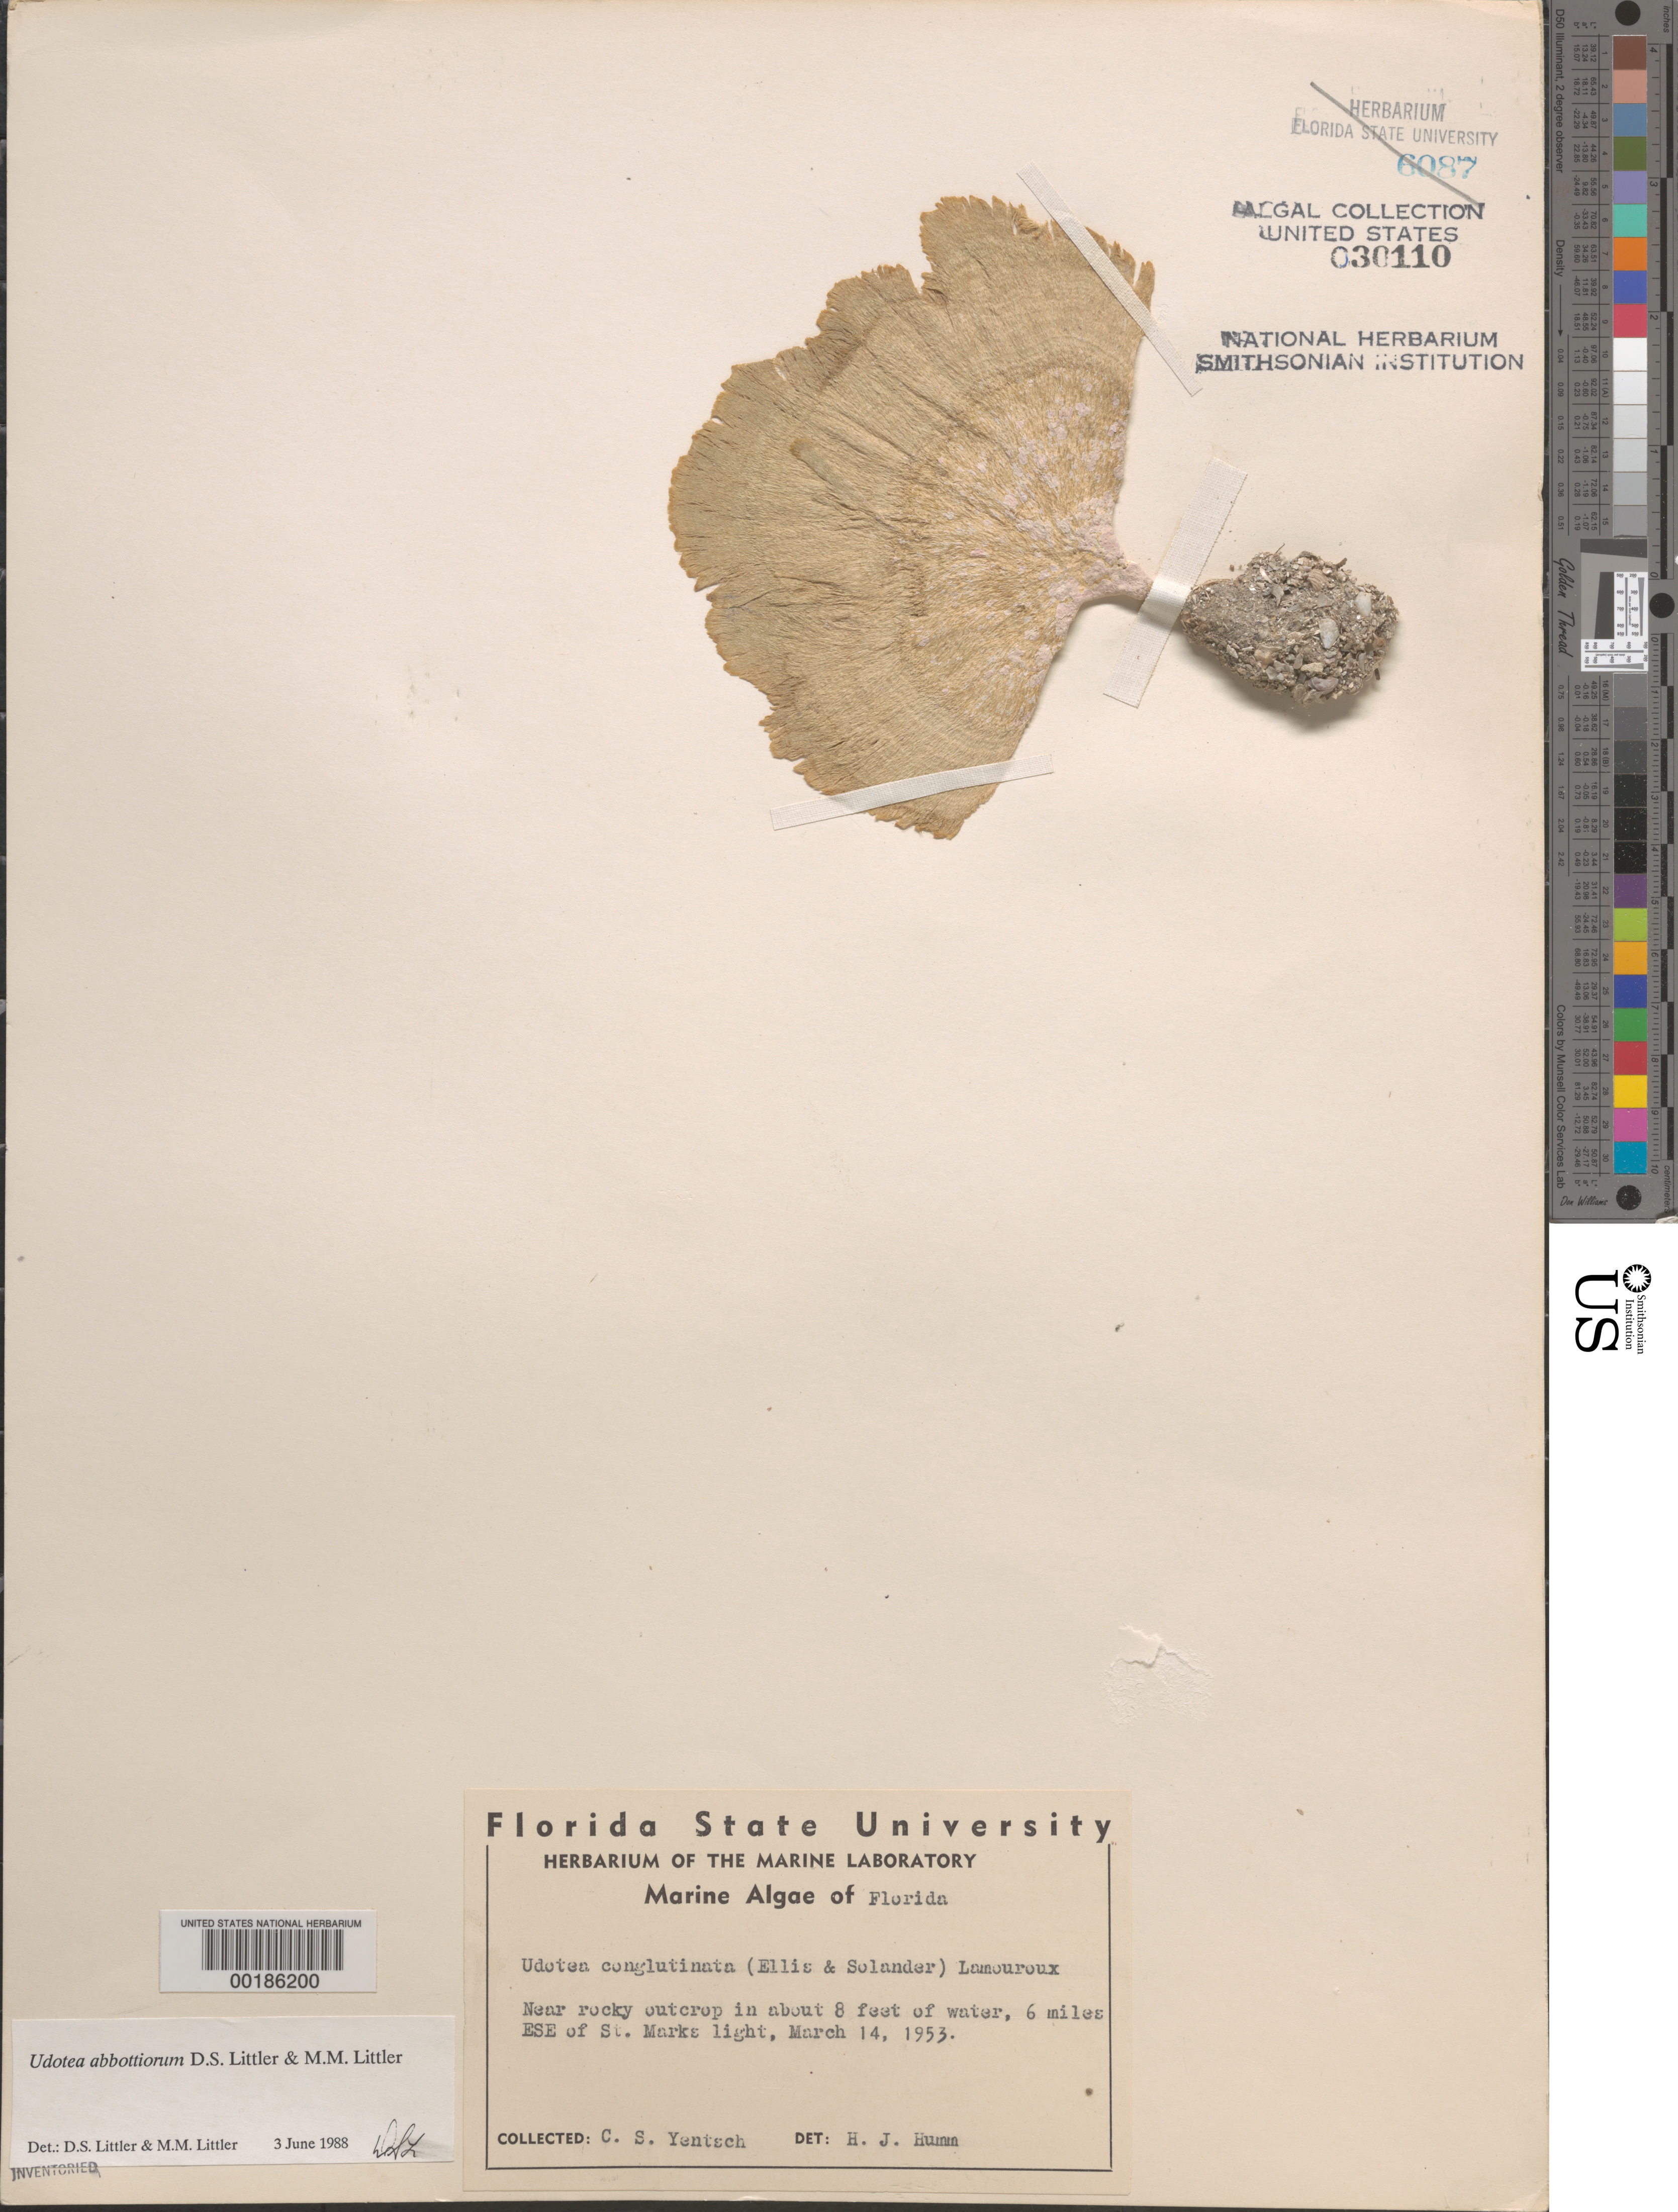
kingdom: Plantae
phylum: Chlorophyta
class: Ulvophyceae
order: Bryopsidales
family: Udoteaceae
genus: Udotea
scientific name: Udotea abbottiorum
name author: D.S. Littler & Littler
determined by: Littler, D. S.; Littler, M. M.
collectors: C. Yentsch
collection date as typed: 14 Mar 1953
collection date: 1953-03-14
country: United States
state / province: Florida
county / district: Wakulla County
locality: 6 miles east southeast of St. Marks Light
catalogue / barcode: US 30110